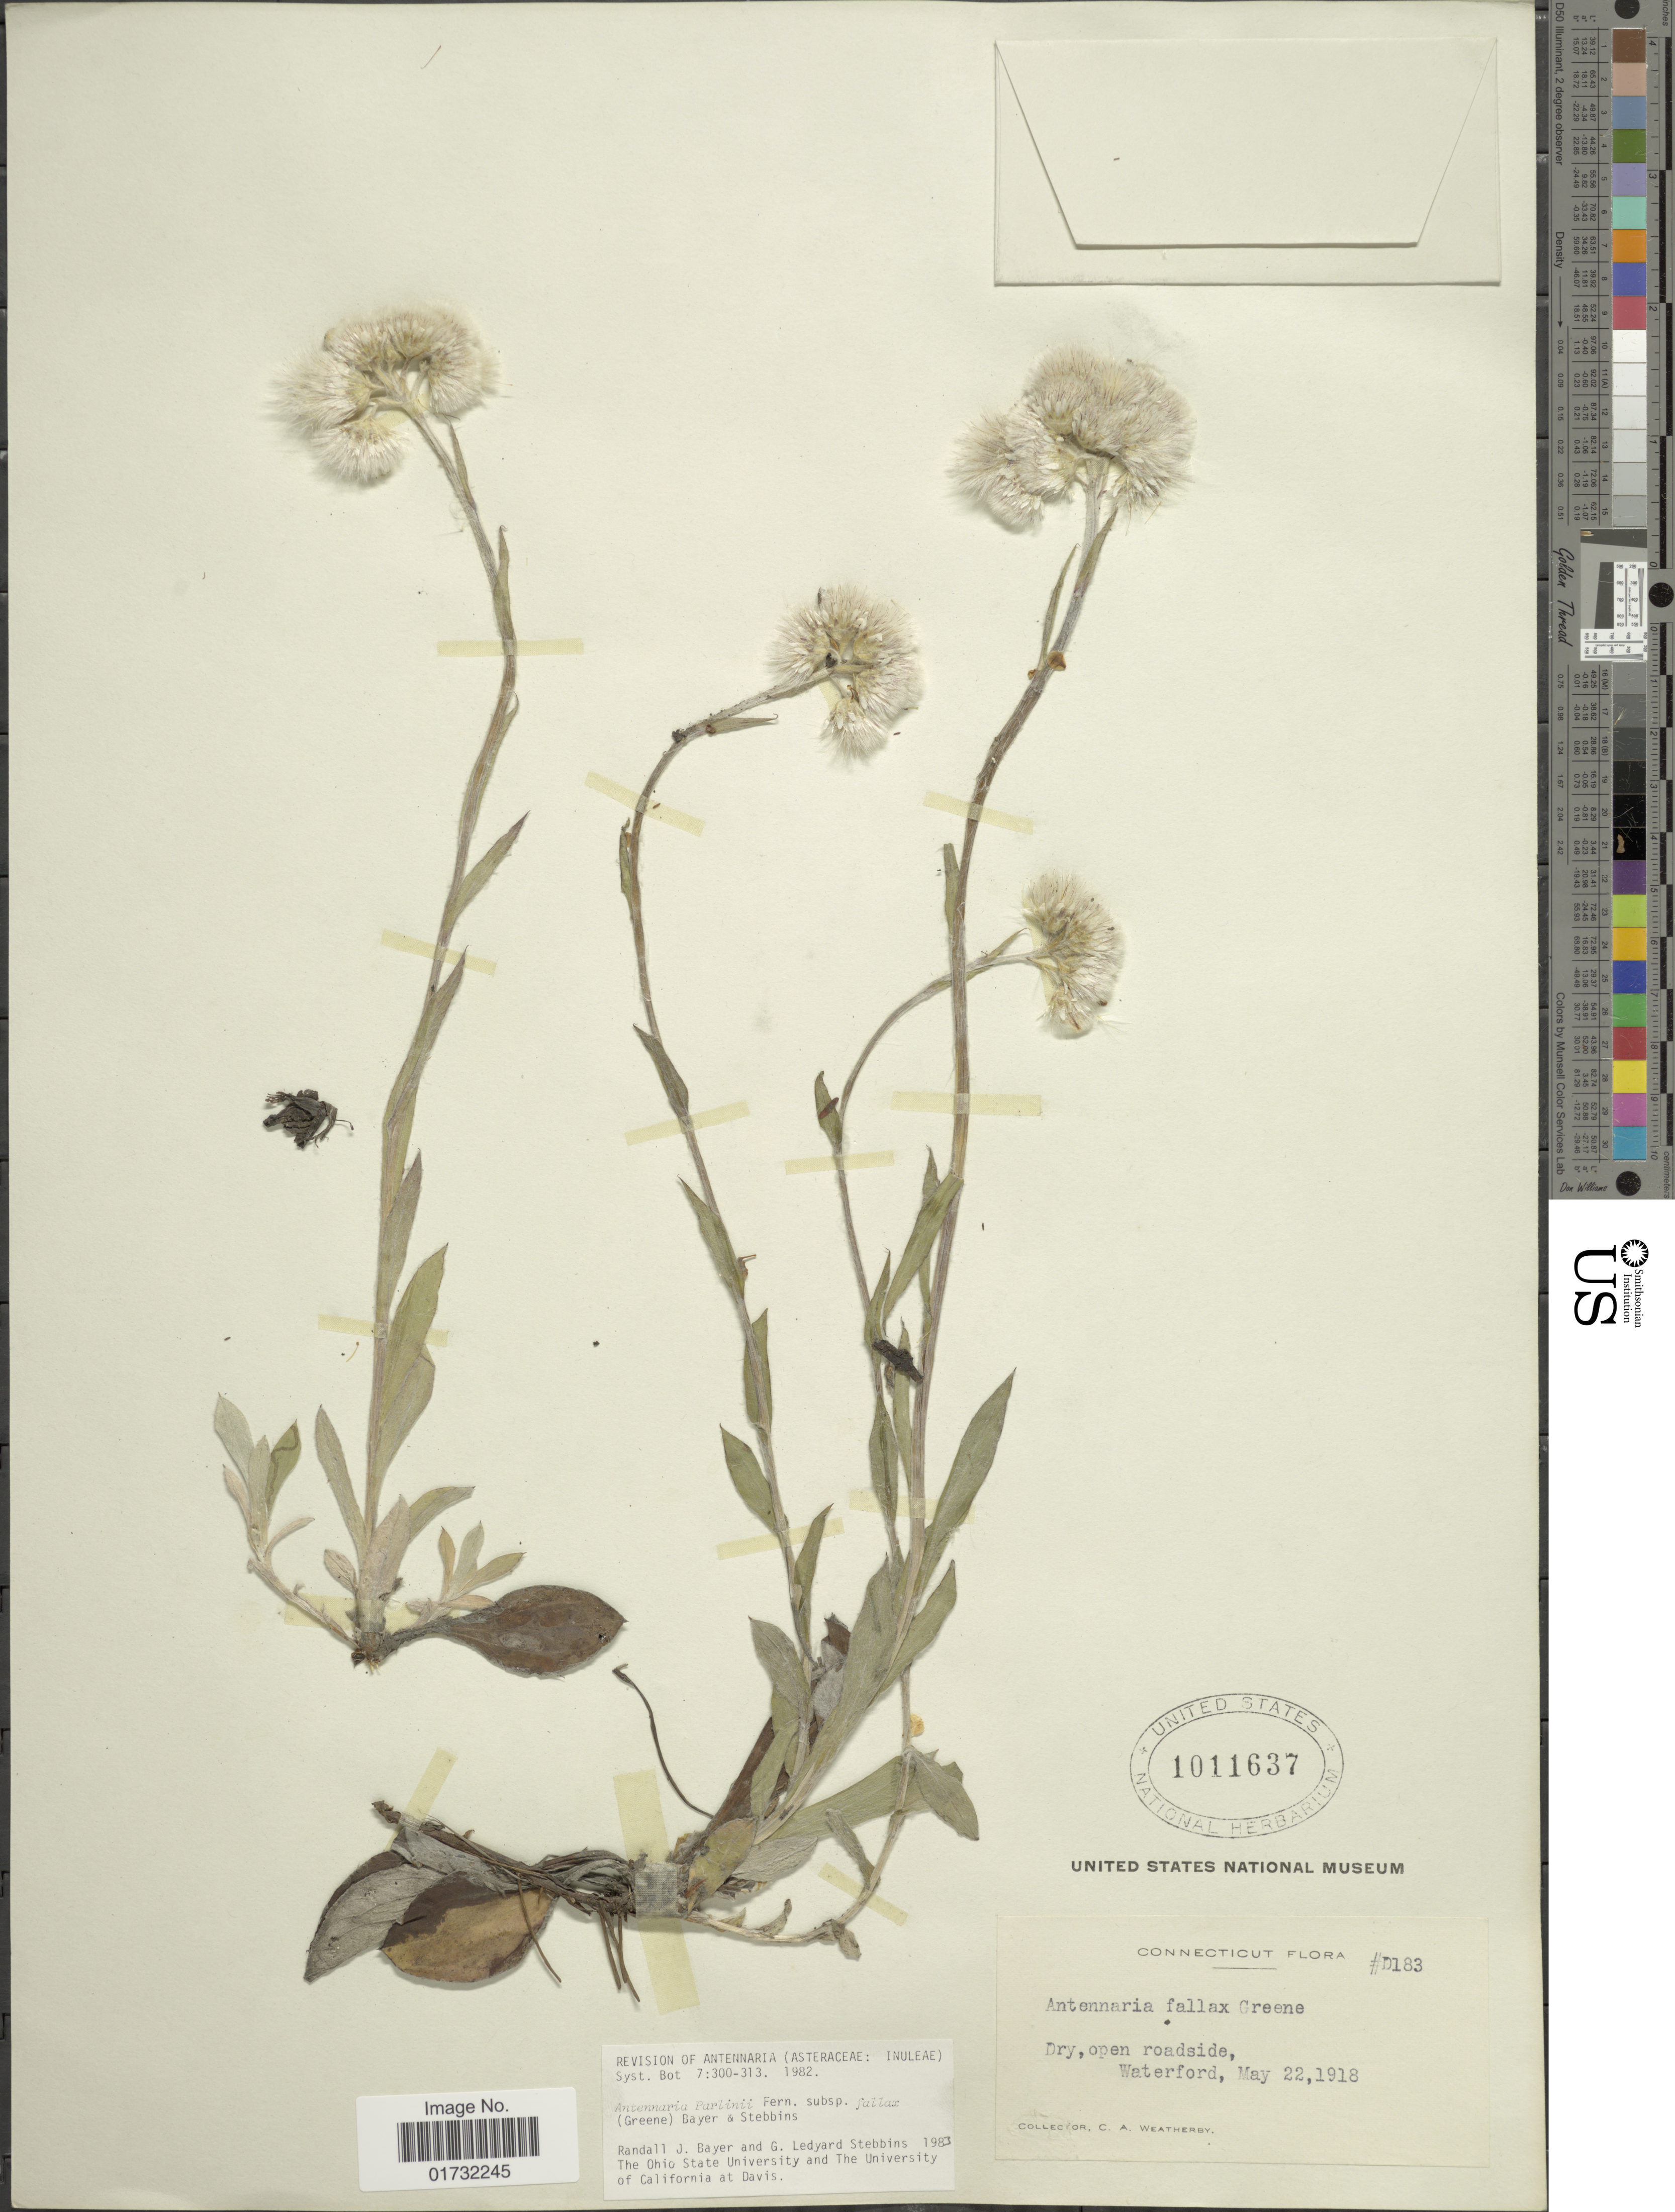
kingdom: Plantae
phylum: Tracheophyta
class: Magnoliopsida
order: Asterales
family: Asteraceae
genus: Antennaria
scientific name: Antennaria parlinii subsp. fallax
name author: (Greene) R.J. Bayer & Stebbins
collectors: C. A. Weatherby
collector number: D183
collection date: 1918-05-22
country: United States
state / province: Connecticut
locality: Waterford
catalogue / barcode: US 1011637